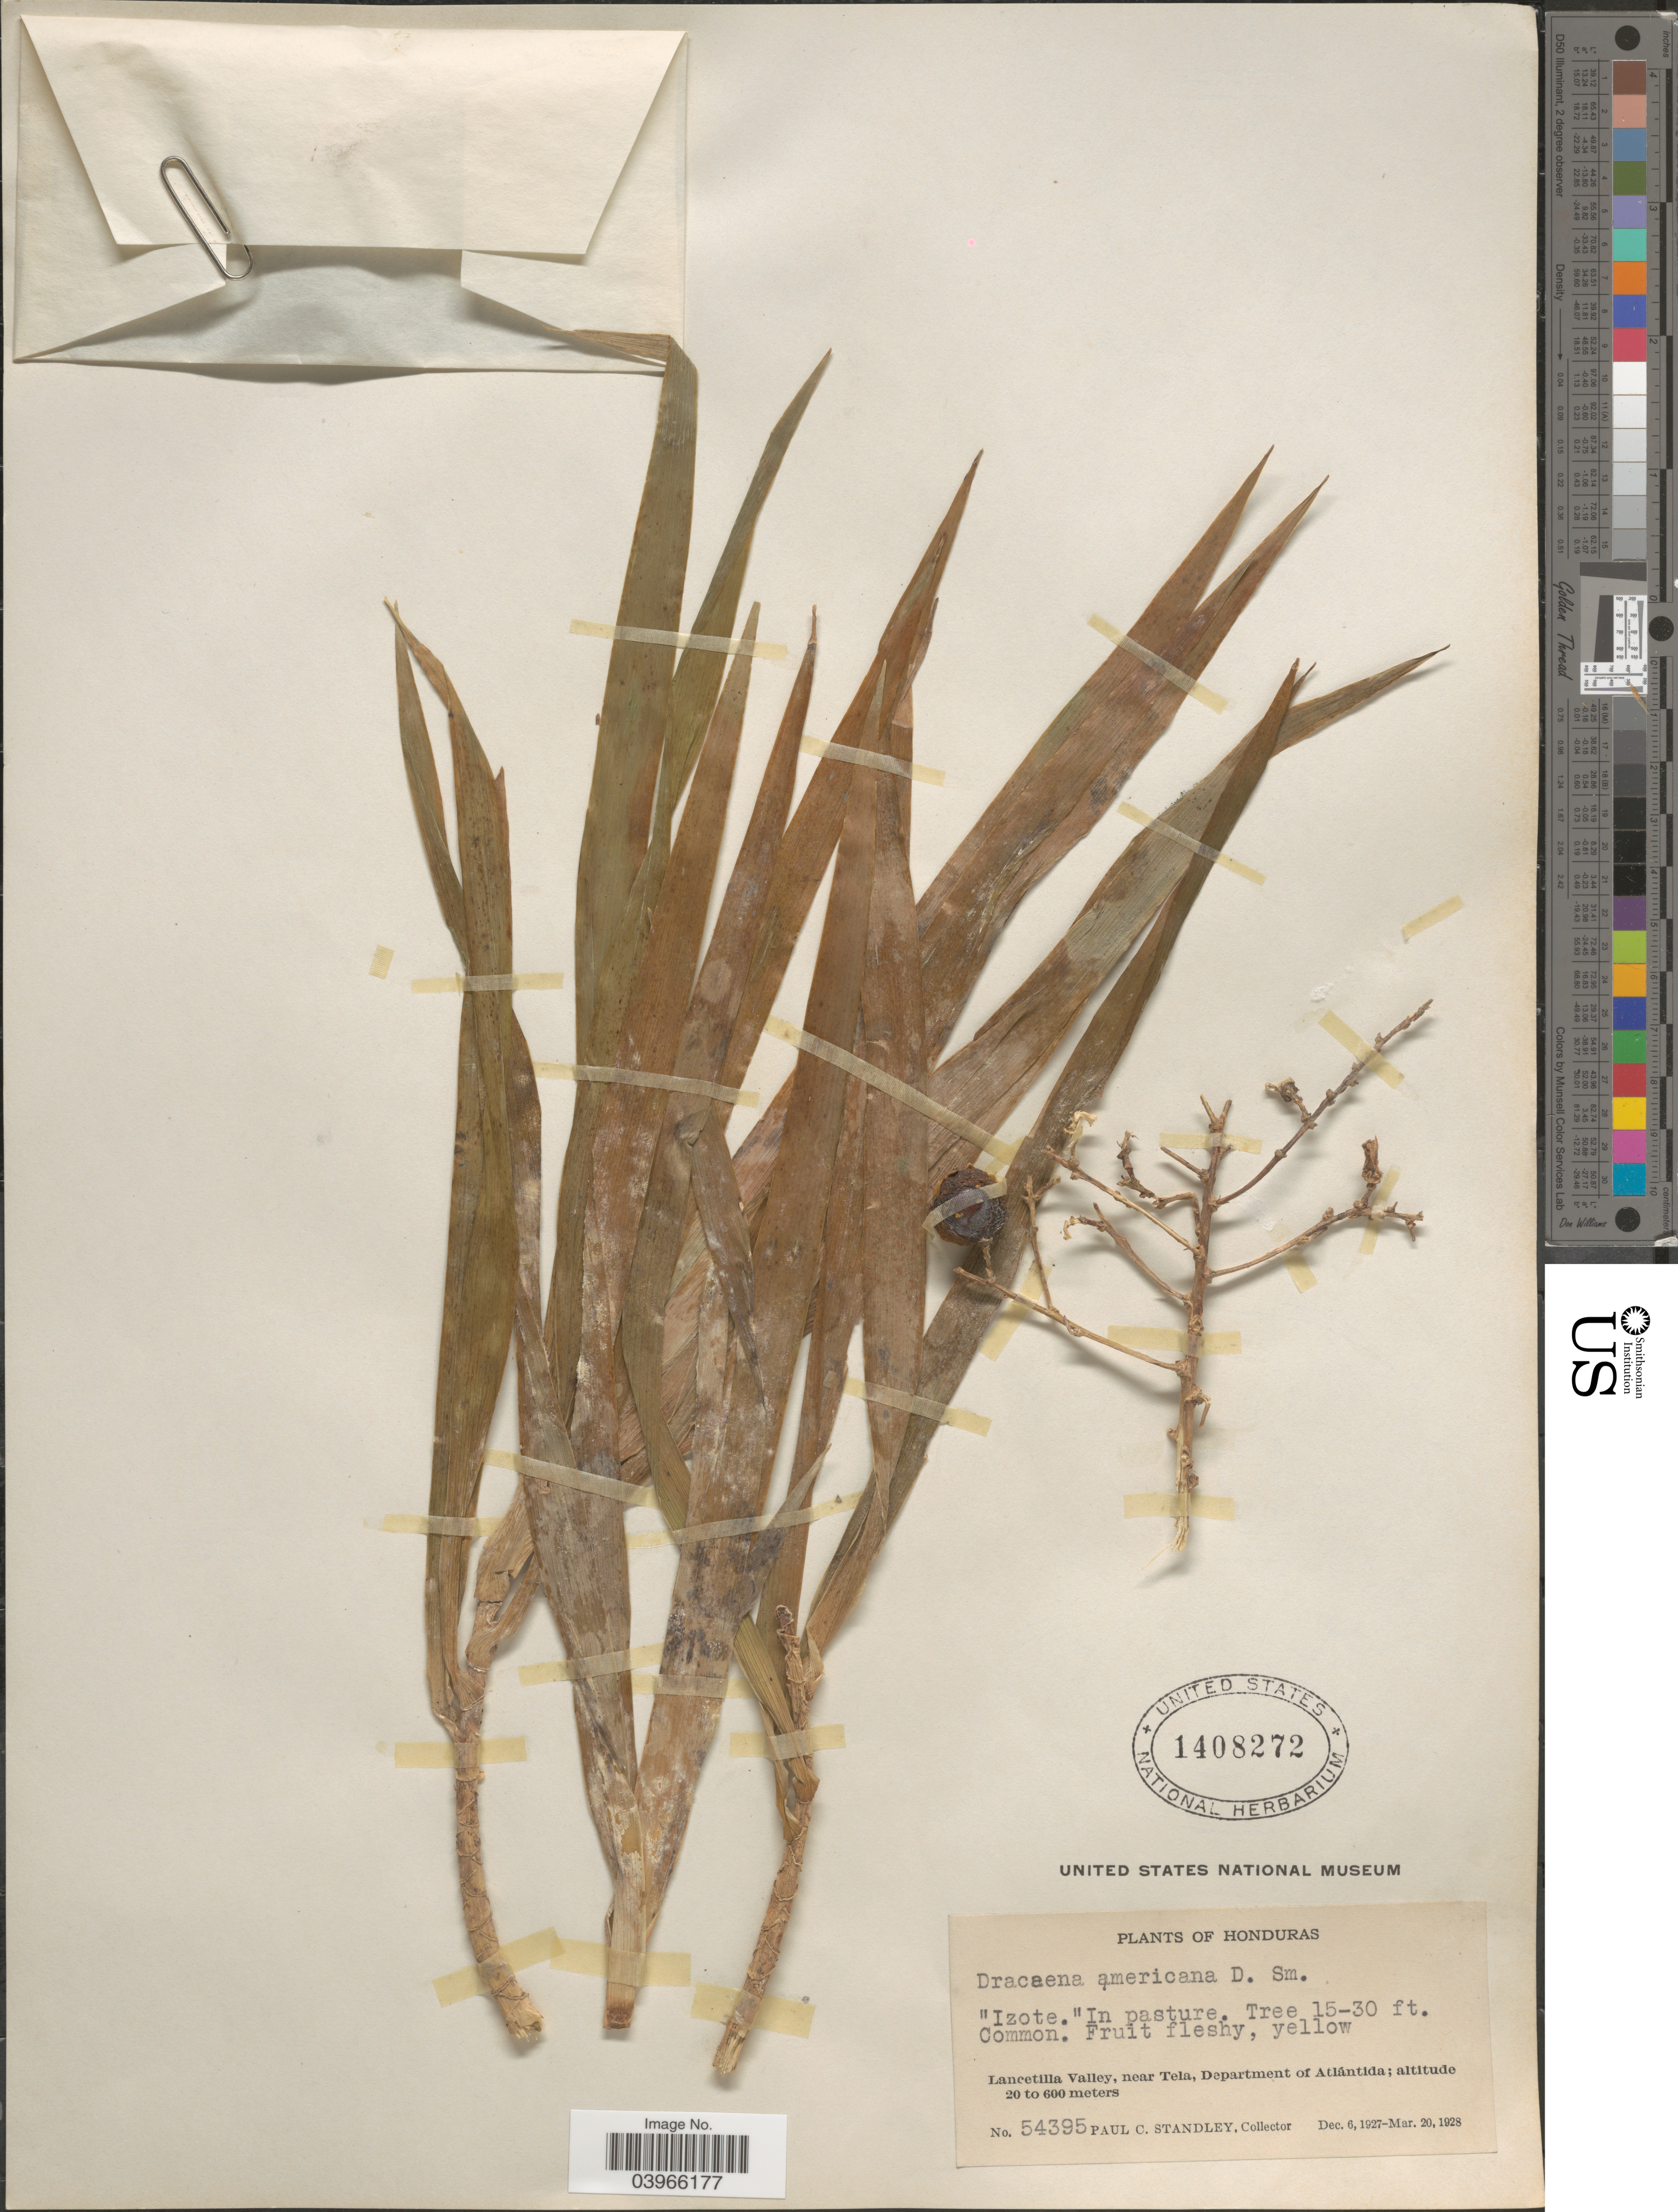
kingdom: Plantae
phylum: Tracheophyta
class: Liliopsida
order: Asparagales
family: Asparagaceae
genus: Dracaena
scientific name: Dracaena americana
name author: Donn. Sm. in Sarg.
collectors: P. C. Standley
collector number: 54395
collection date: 1927-12-06/1928-03-20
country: Honduras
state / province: Atlantida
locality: Lancetilla Valley, near Tela, Department of Atlántida.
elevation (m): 20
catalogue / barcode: US 1408272